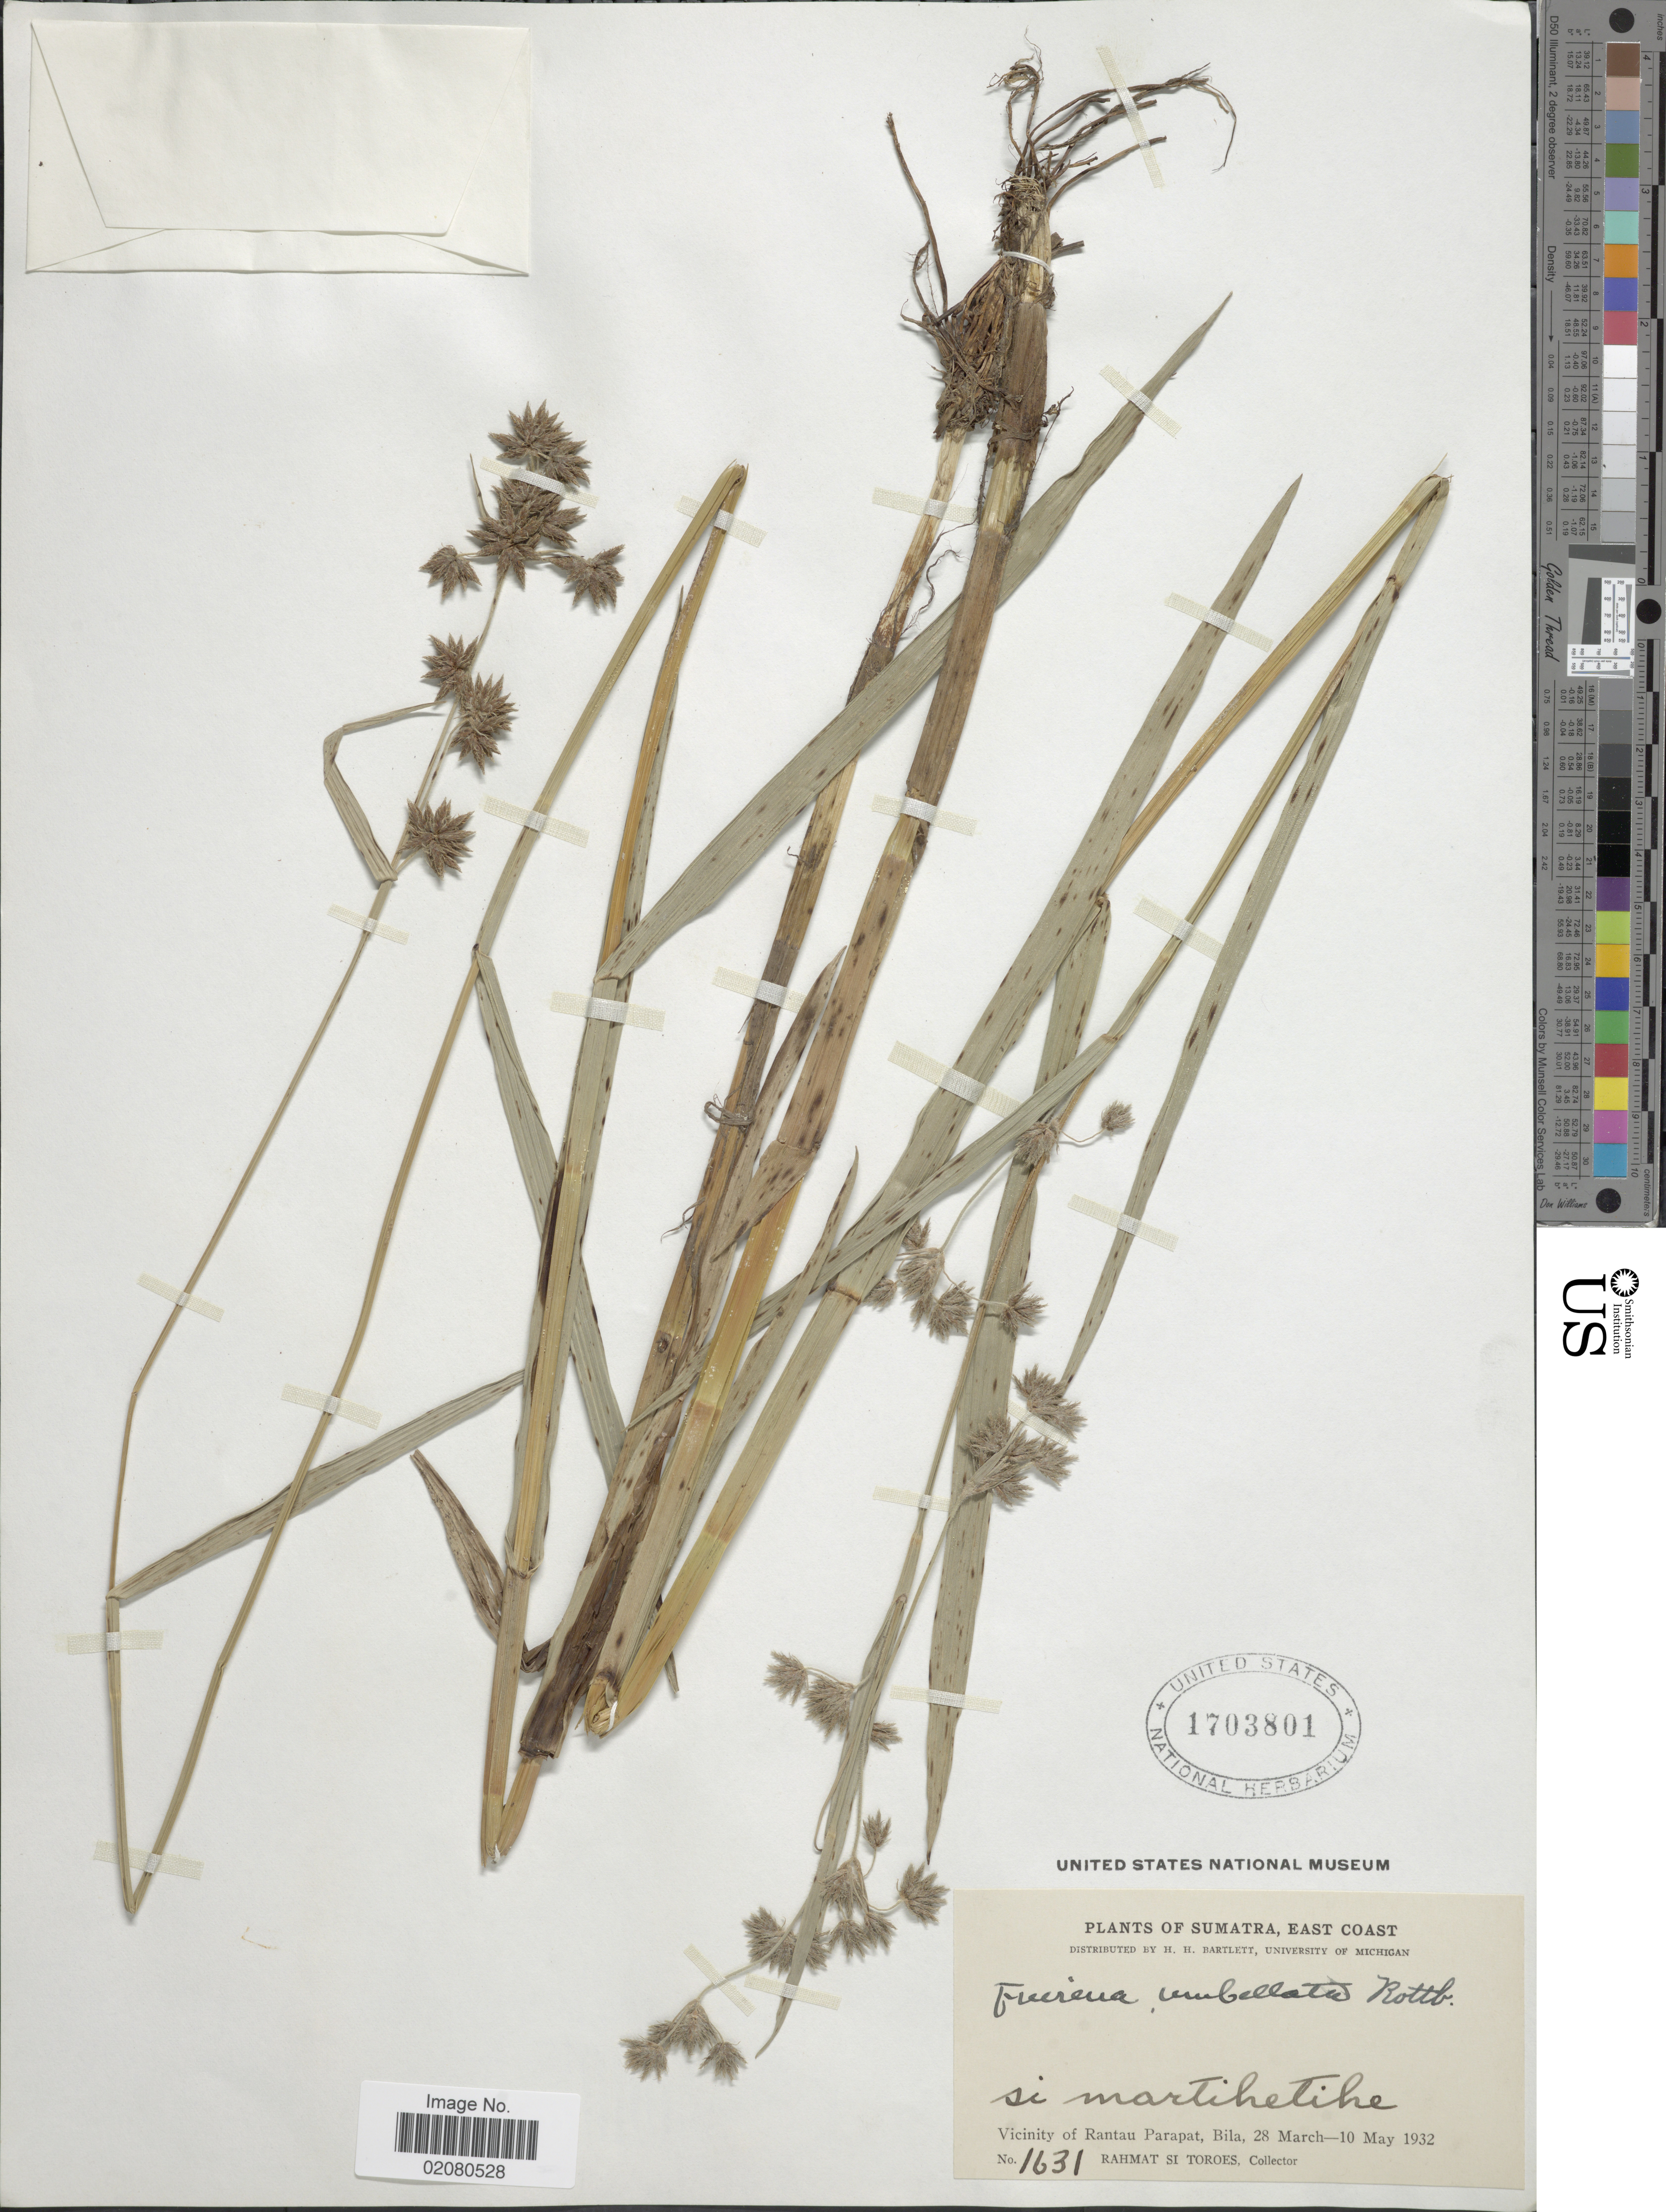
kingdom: Plantae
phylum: Tracheophyta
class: Liliopsida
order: Poales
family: Cyperaceae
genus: Fuirena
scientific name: Fuirena umbellata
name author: Rottb.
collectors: Rahmat Si Boeea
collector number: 1631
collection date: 1932-03-28/1932-05-10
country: Indonesia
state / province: Sumatra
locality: East Coast, si martihetihe, Vicinity of Rantau Parapat, Bila.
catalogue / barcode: US 1703801